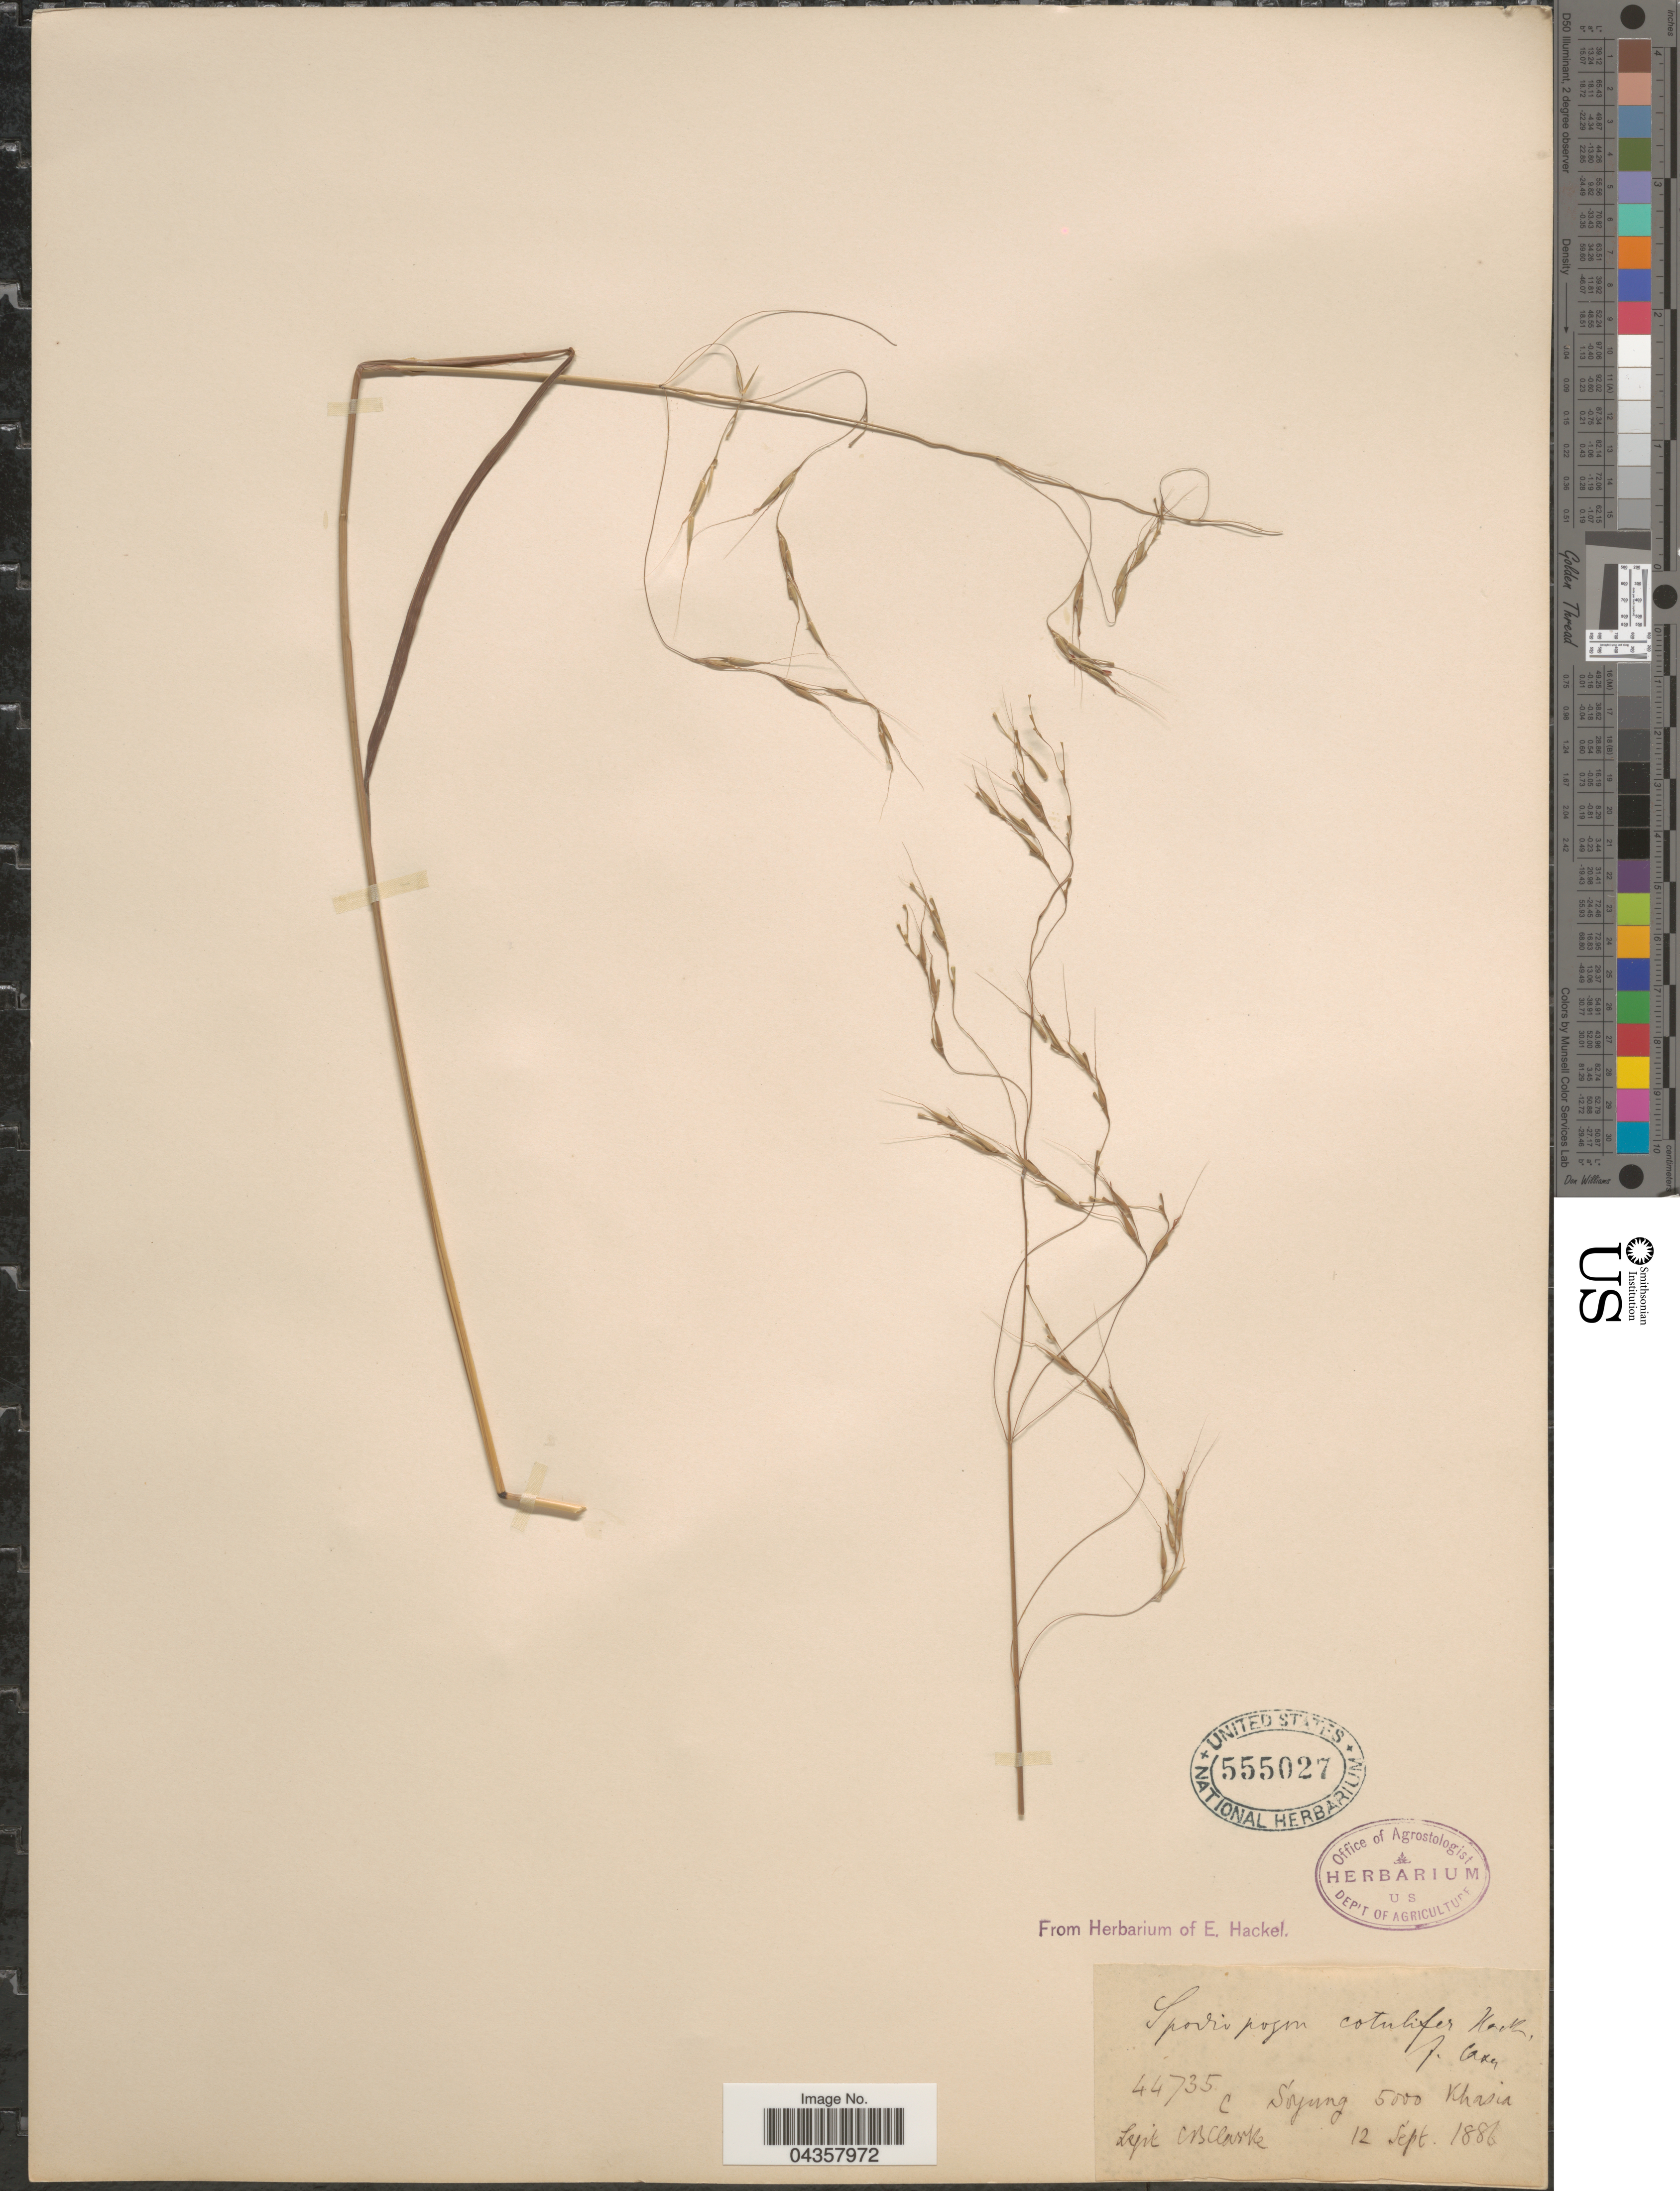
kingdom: Plantae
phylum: Tracheophyta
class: Liliopsida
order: Poales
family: Poaceae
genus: Spodiopogon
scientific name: Spodiopogon cotulifer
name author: (Thunb.) Hack.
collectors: C. B. Clarke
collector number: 44735C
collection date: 1886-09-12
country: India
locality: Soyung. Khasia.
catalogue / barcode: US 555027